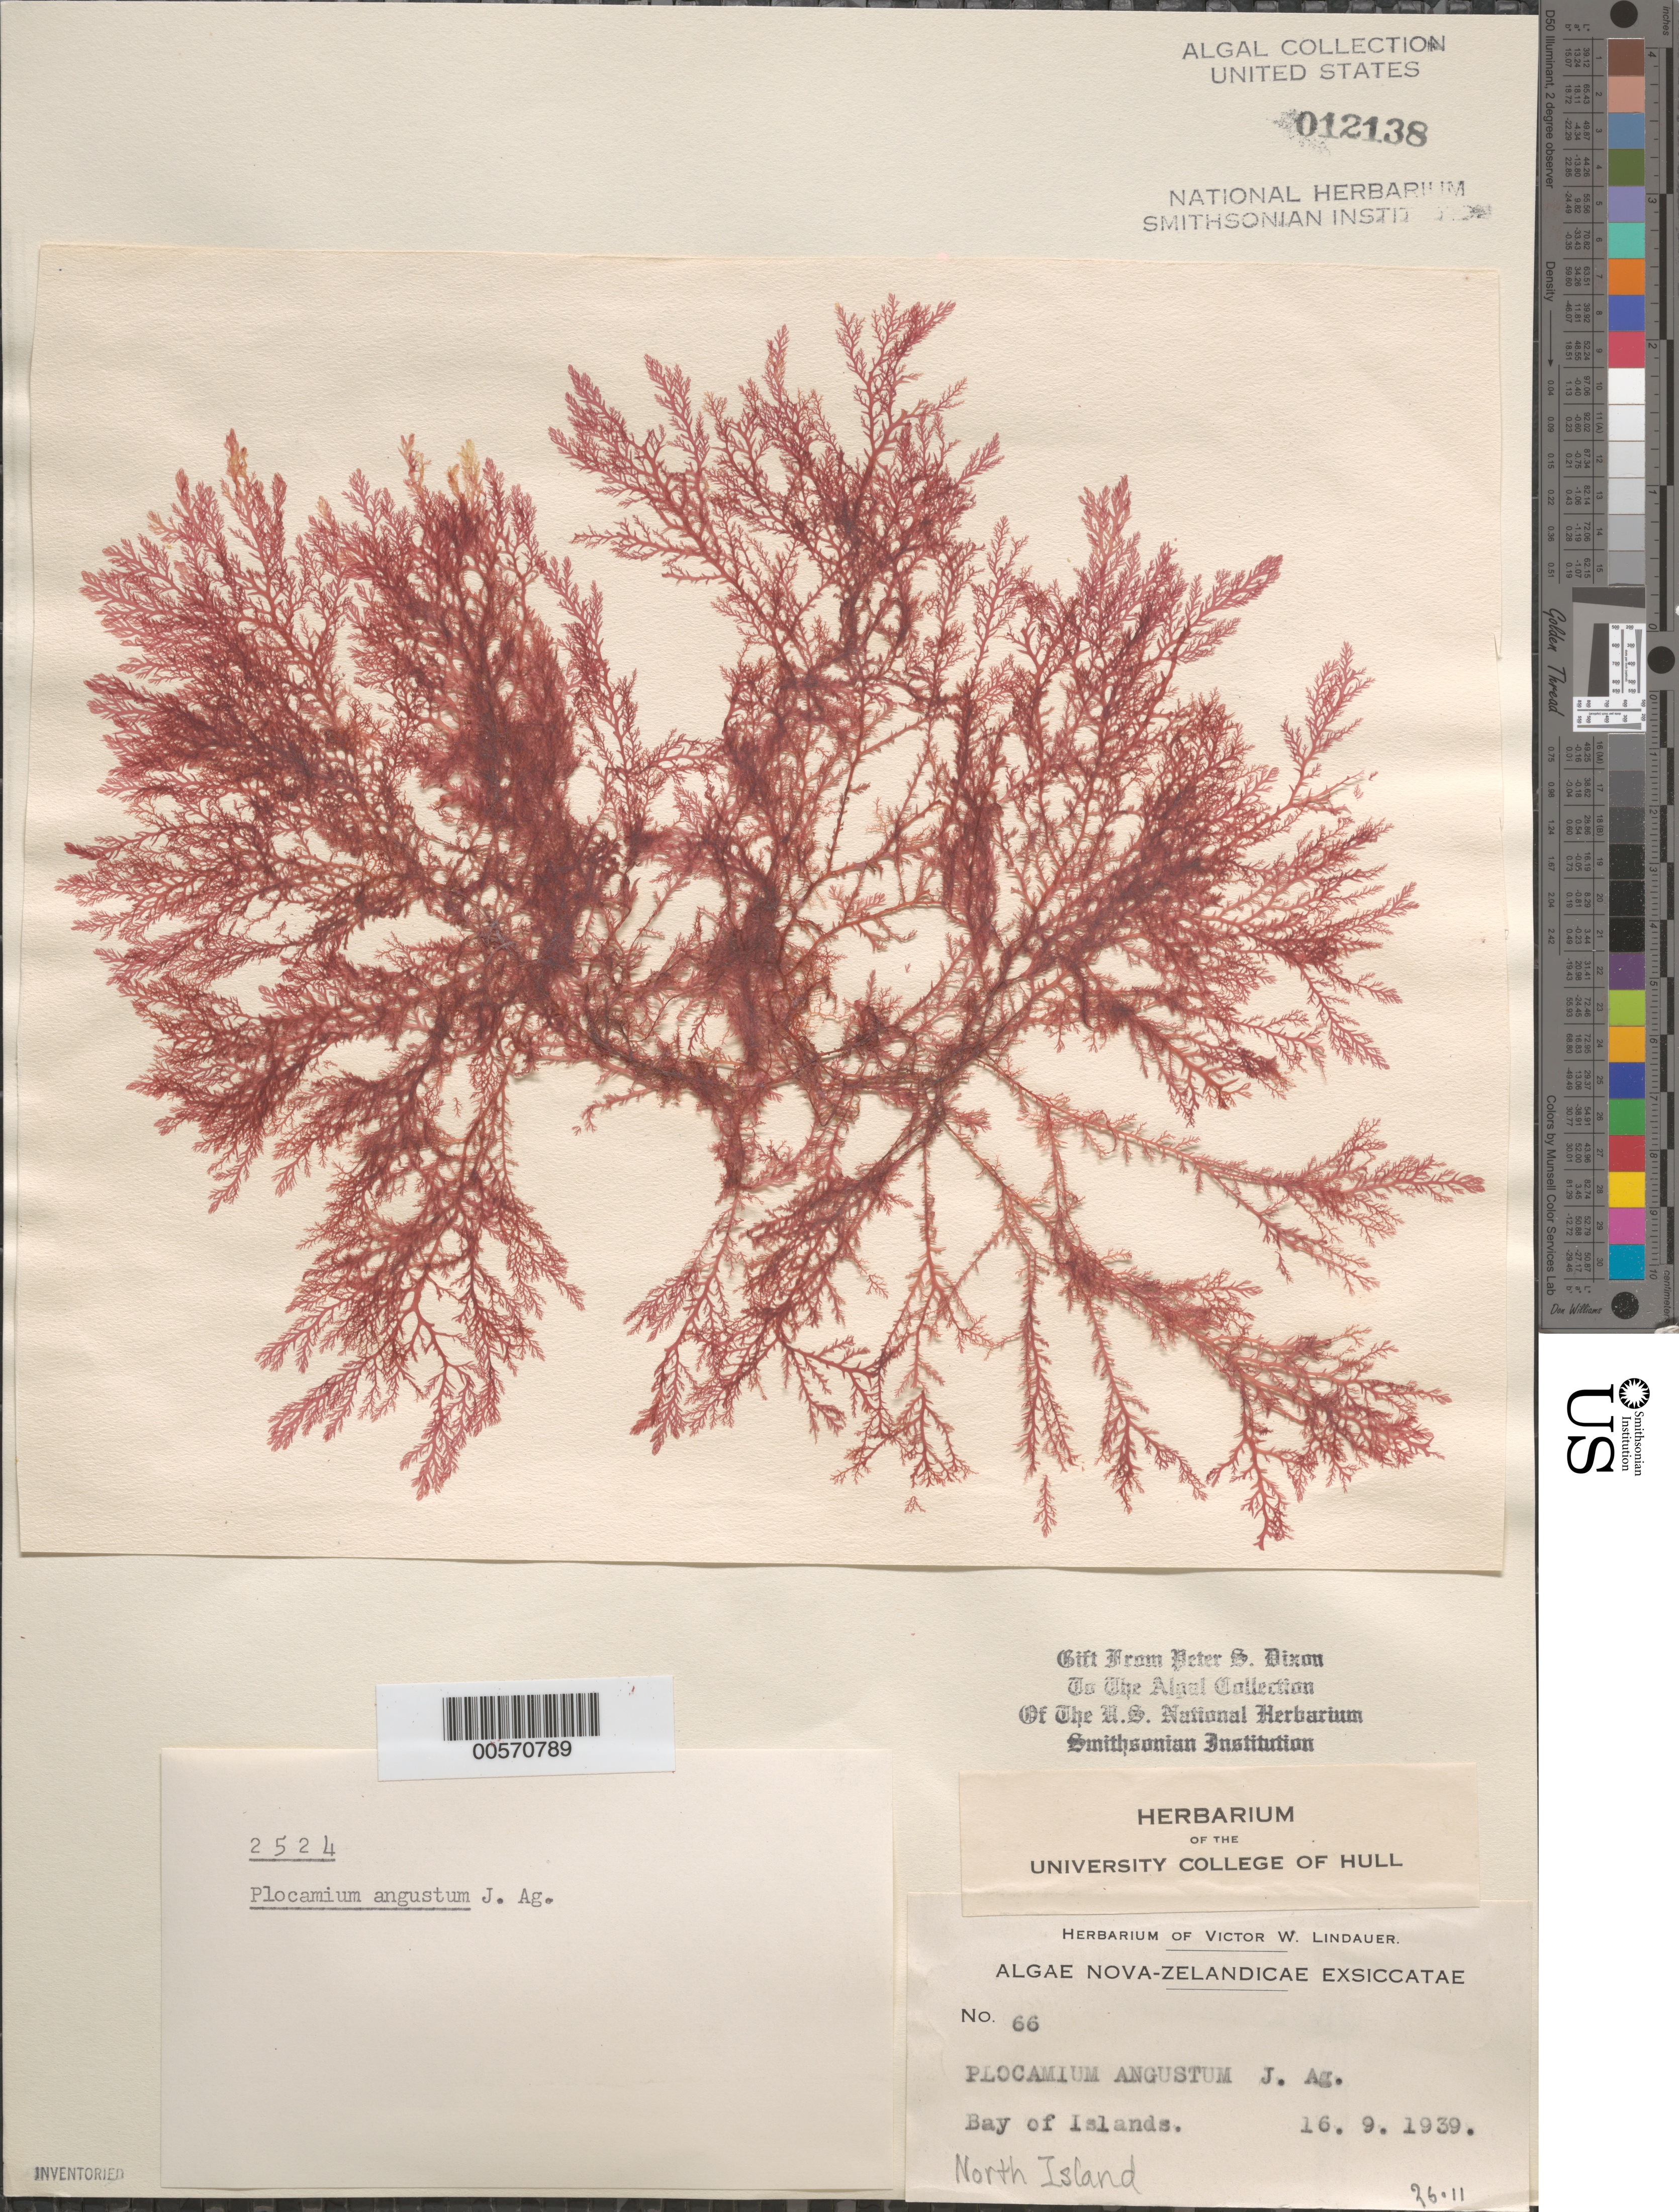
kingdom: Plantae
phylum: Rhodophyta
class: Florideophyceae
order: Plocamiales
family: Plocamiaceae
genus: Plocamium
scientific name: Plocamium angustum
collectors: V. Lindauer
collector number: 66 & PSD 2524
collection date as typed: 16 Sep 1939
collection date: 1939-09-16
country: New Zealand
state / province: Northland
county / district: Far North District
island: North Island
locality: Bay of Islands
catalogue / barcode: US 12138